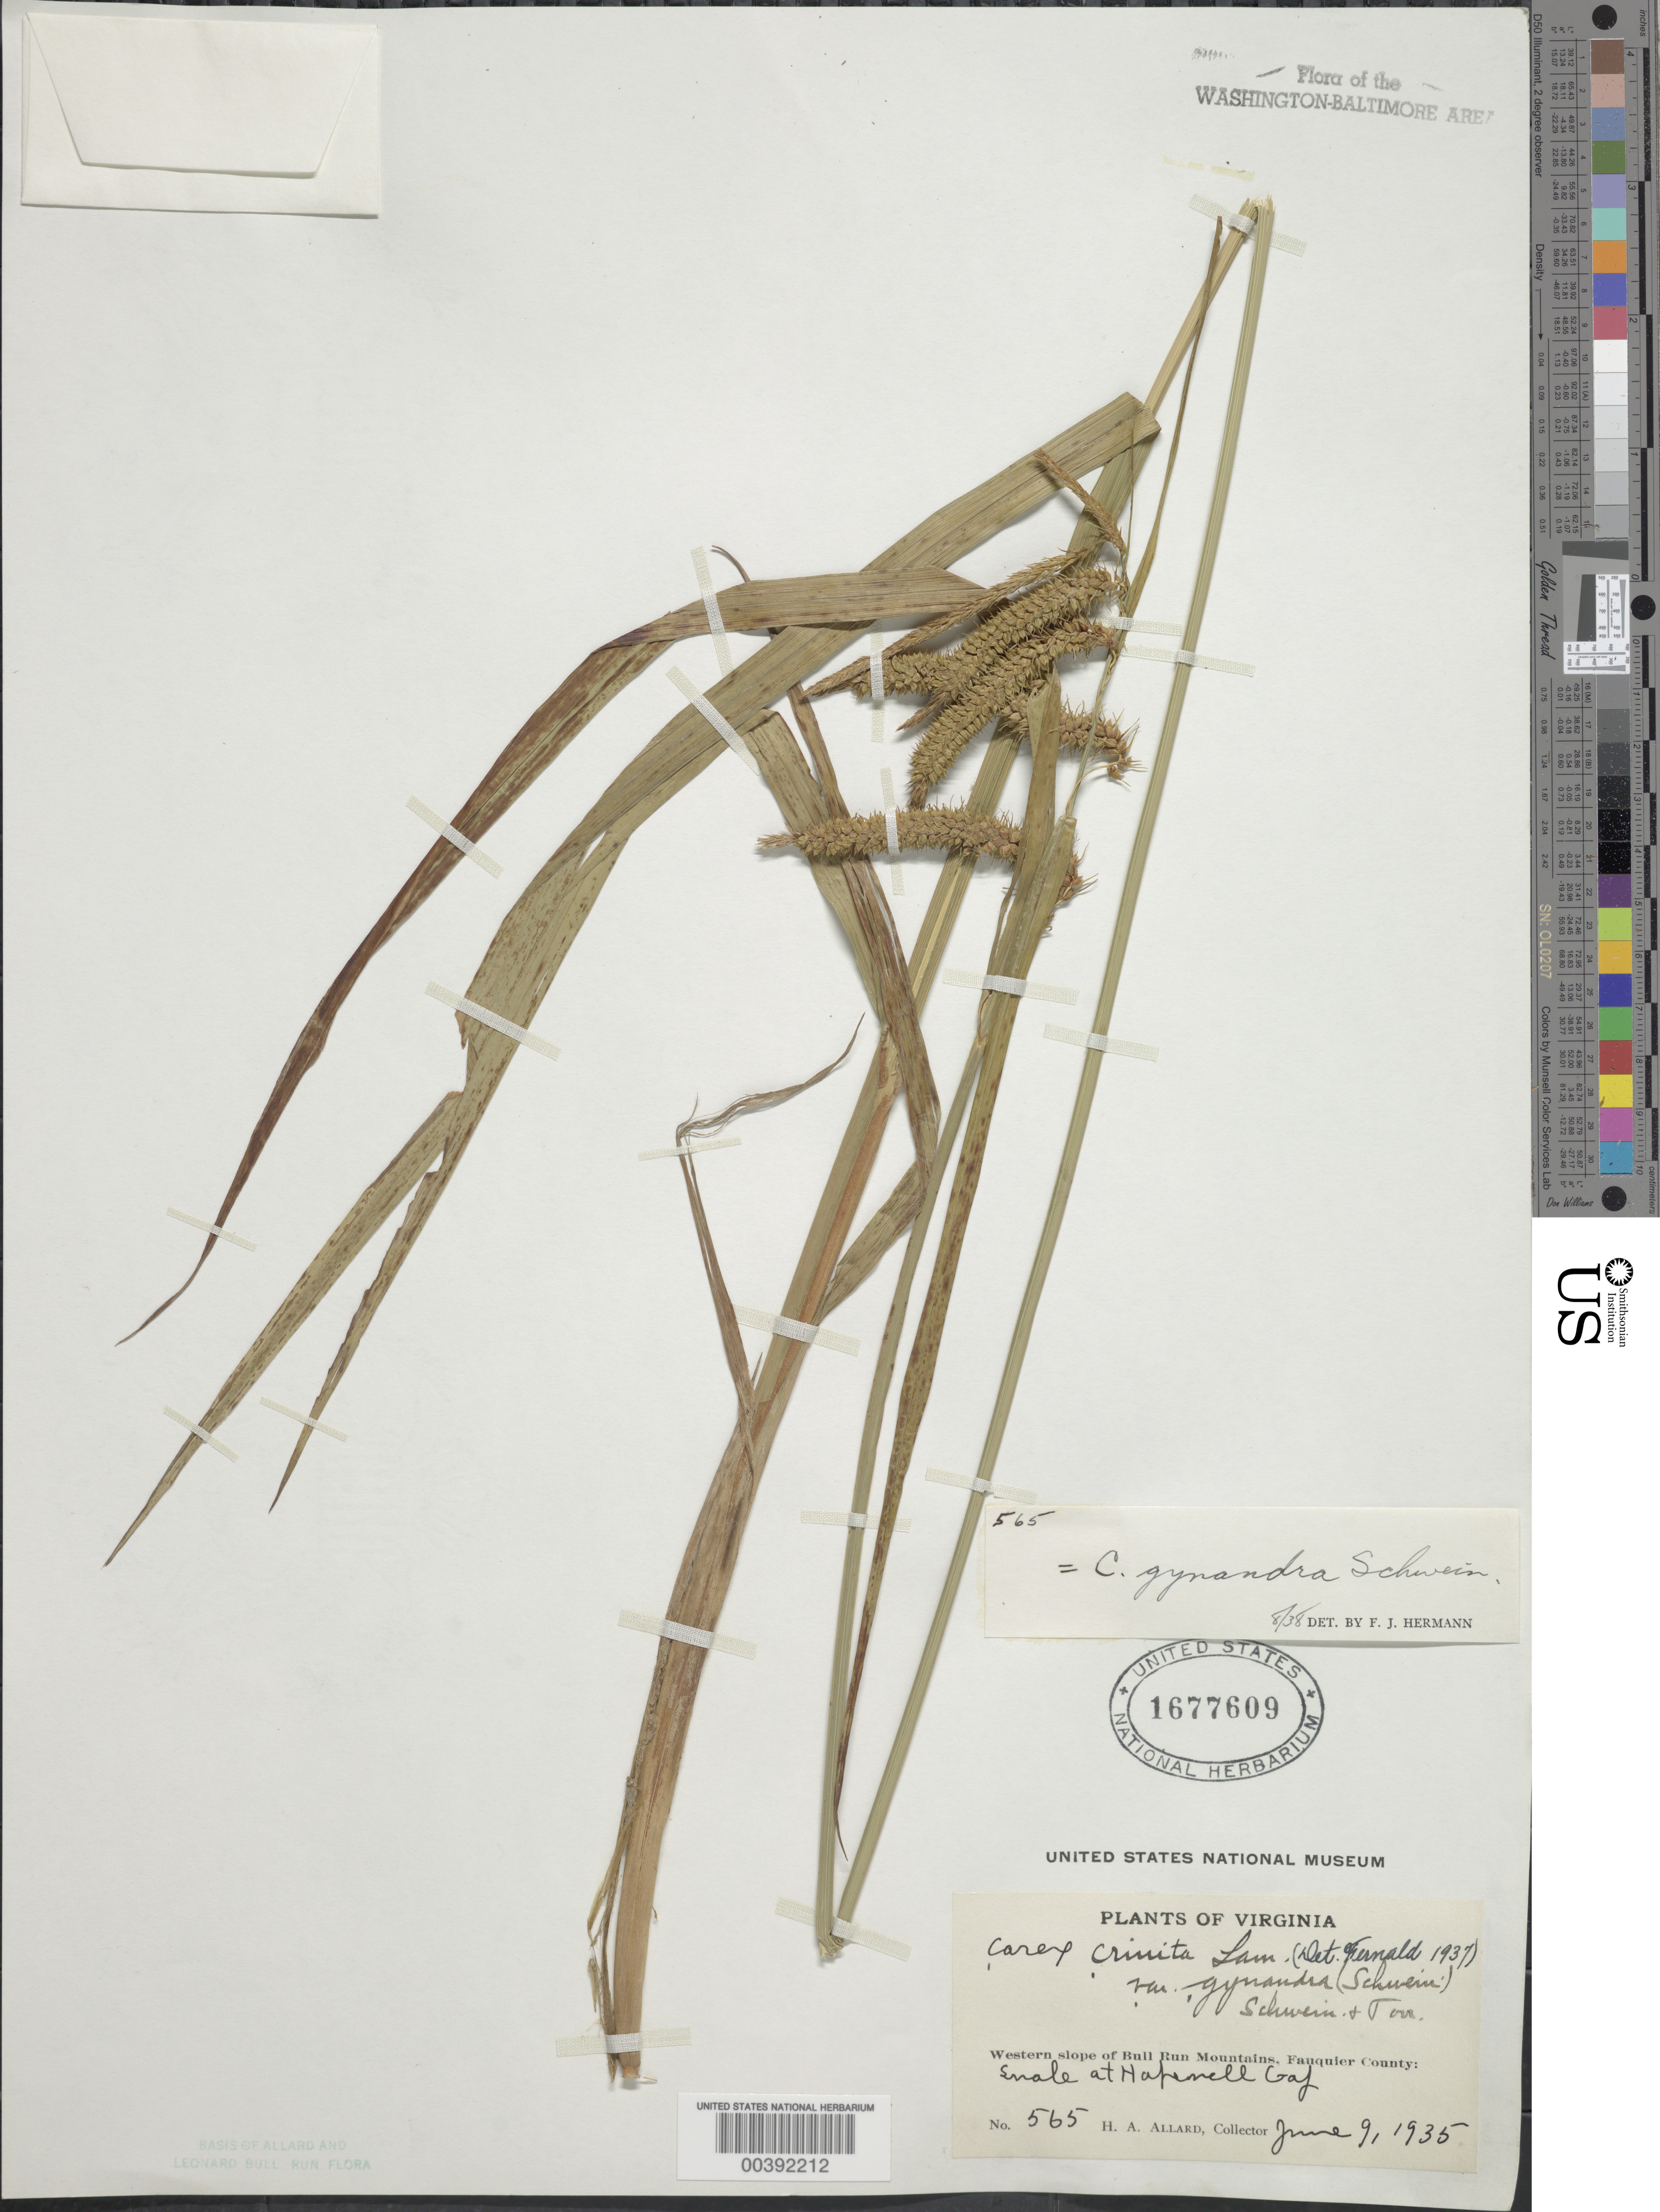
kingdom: Plantae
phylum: Tracheophyta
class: Liliopsida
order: Poales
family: Cyperaceae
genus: Carex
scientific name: Carex gynandra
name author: Schwein.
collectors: H. A. Allard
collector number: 565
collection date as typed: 09 Jun 1935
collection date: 1935-06-09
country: United States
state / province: Virginia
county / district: Fauquier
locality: Hopewell Gap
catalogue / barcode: US 1677609